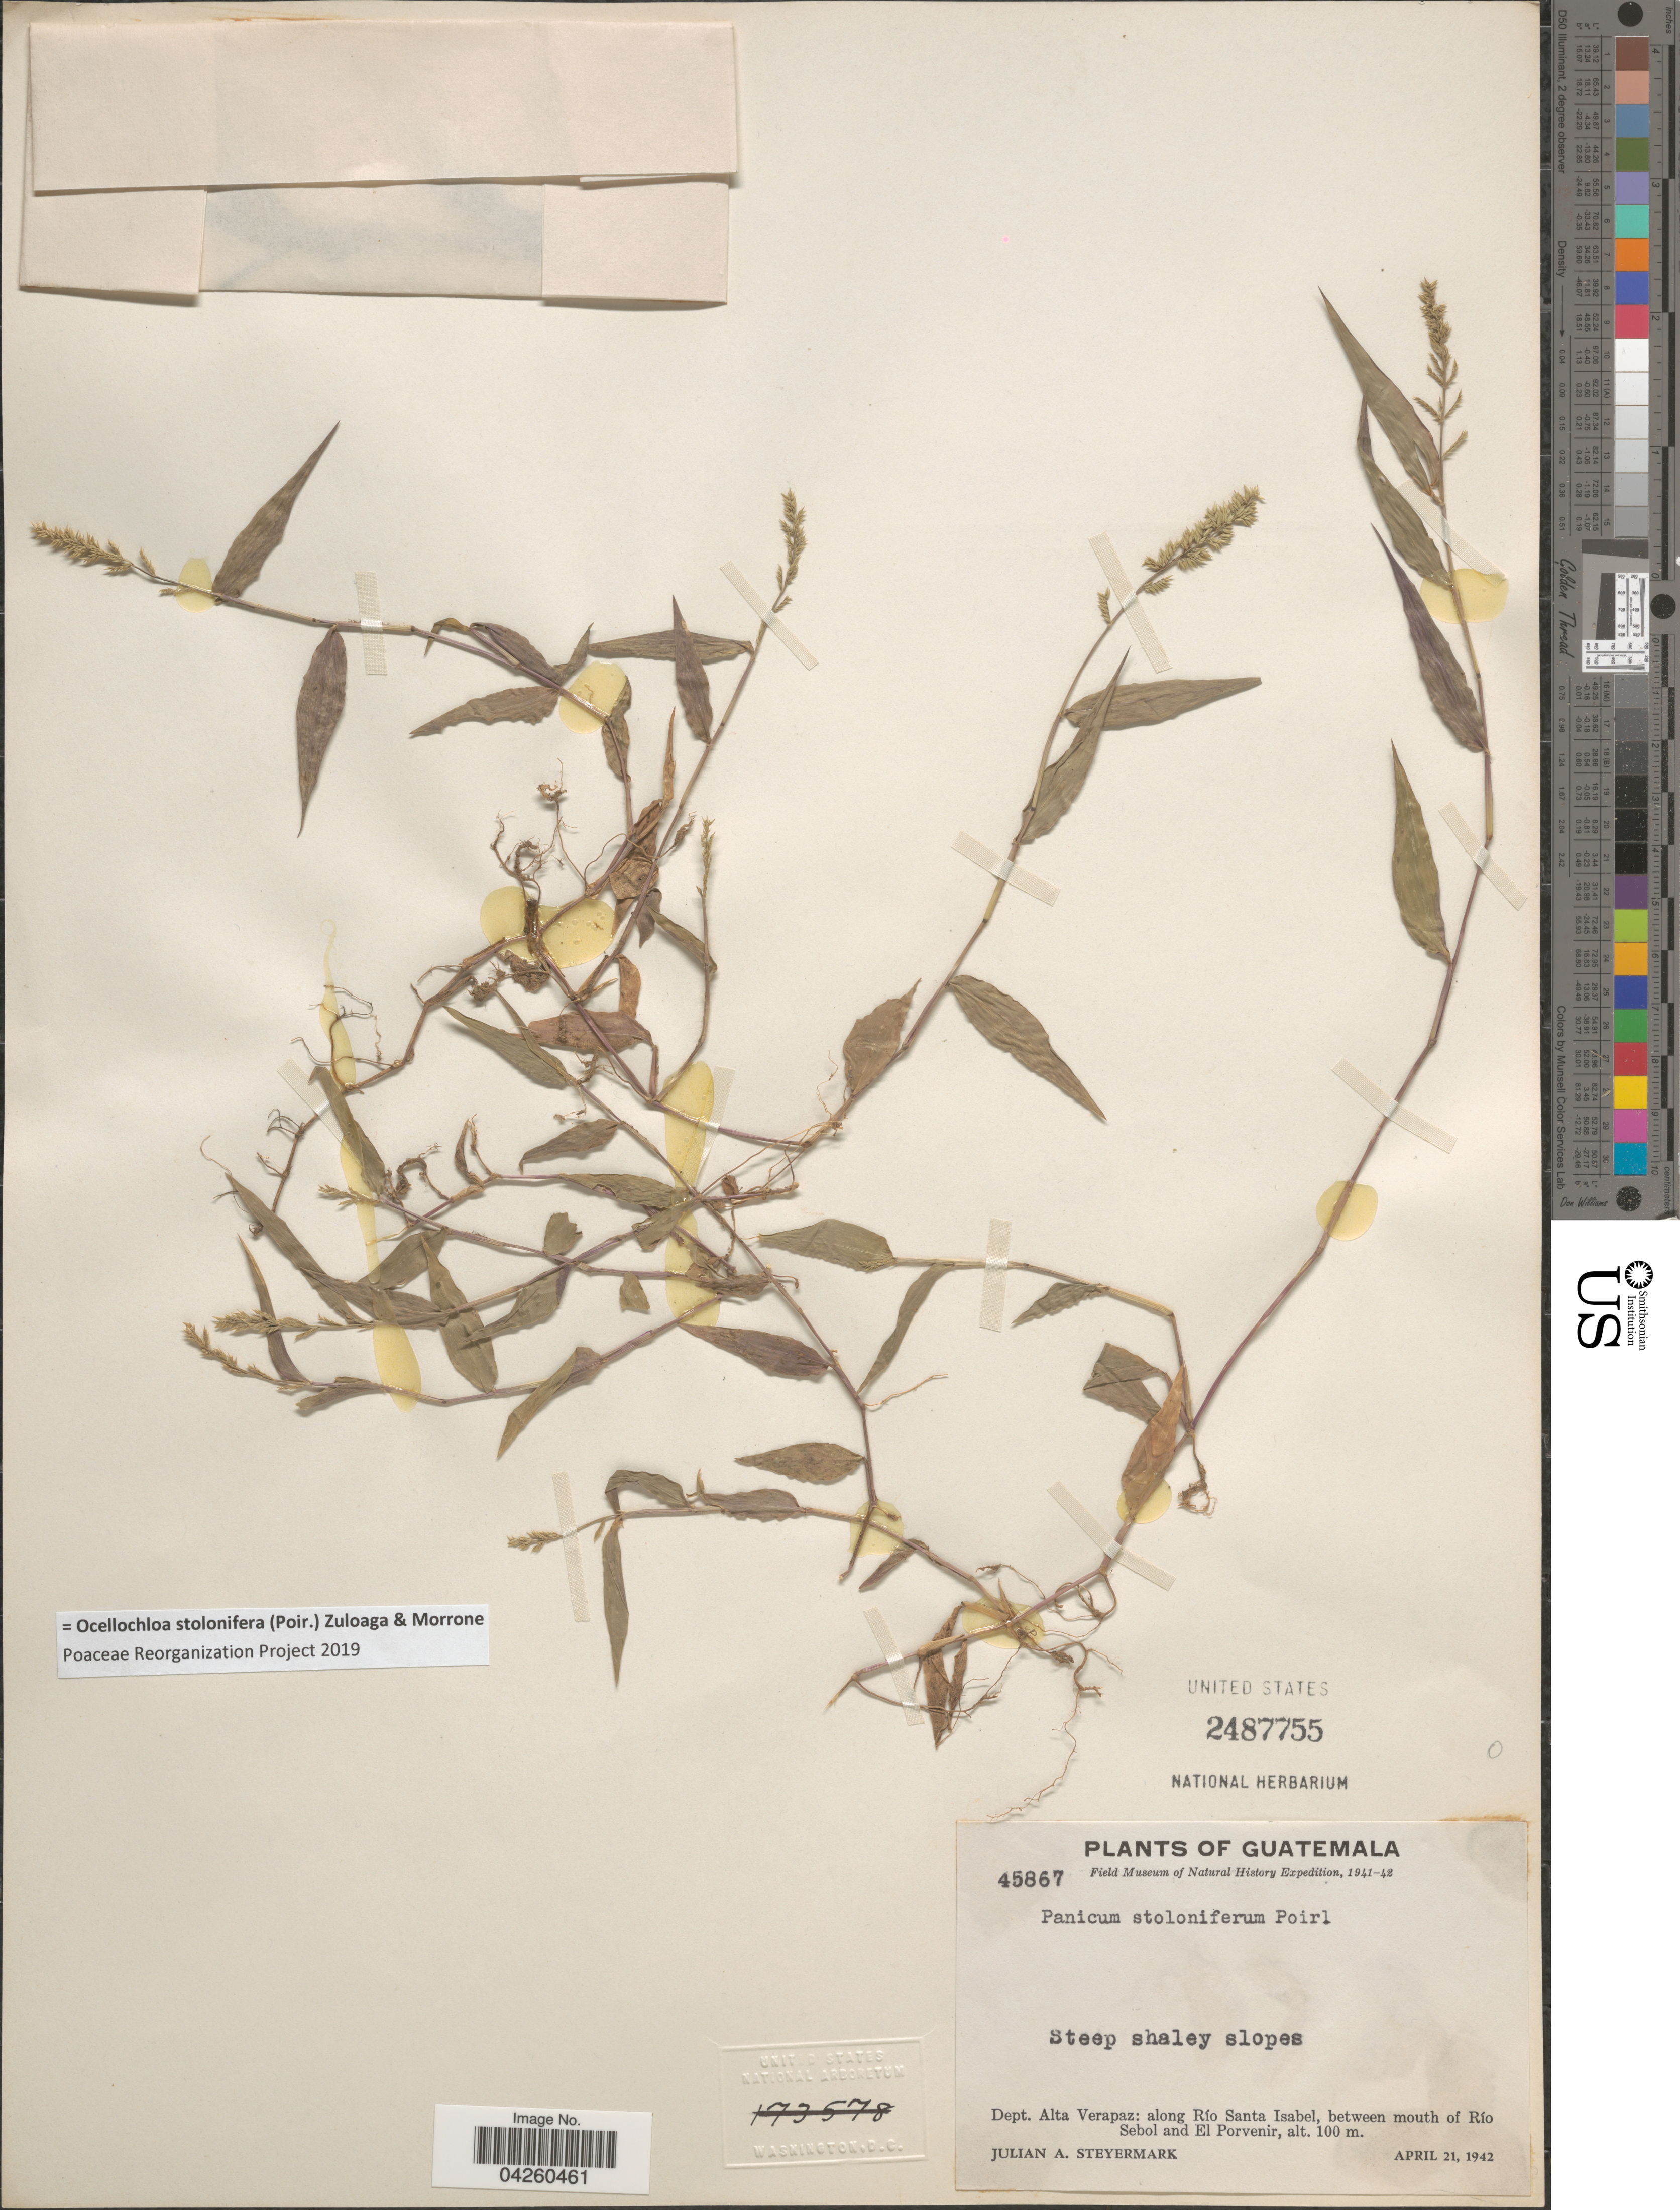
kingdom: Plantae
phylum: Tracheophyta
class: Liliopsida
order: Poales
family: Poaceae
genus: Ocellochloa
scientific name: Ocellochloa stolonifera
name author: (Poir.) Zuloaga & Morrone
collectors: J. Steyermark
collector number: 45867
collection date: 1942-04-21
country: Guatemala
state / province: Alta Verapaz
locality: Field Museum of Natural History Expedition, 1941-42. Steep shaley slopes. Dept. Alta Verapaz: along Río Santa Isabel, between mouth of Río Sebol and El Porvenir.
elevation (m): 100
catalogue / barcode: US 2487755